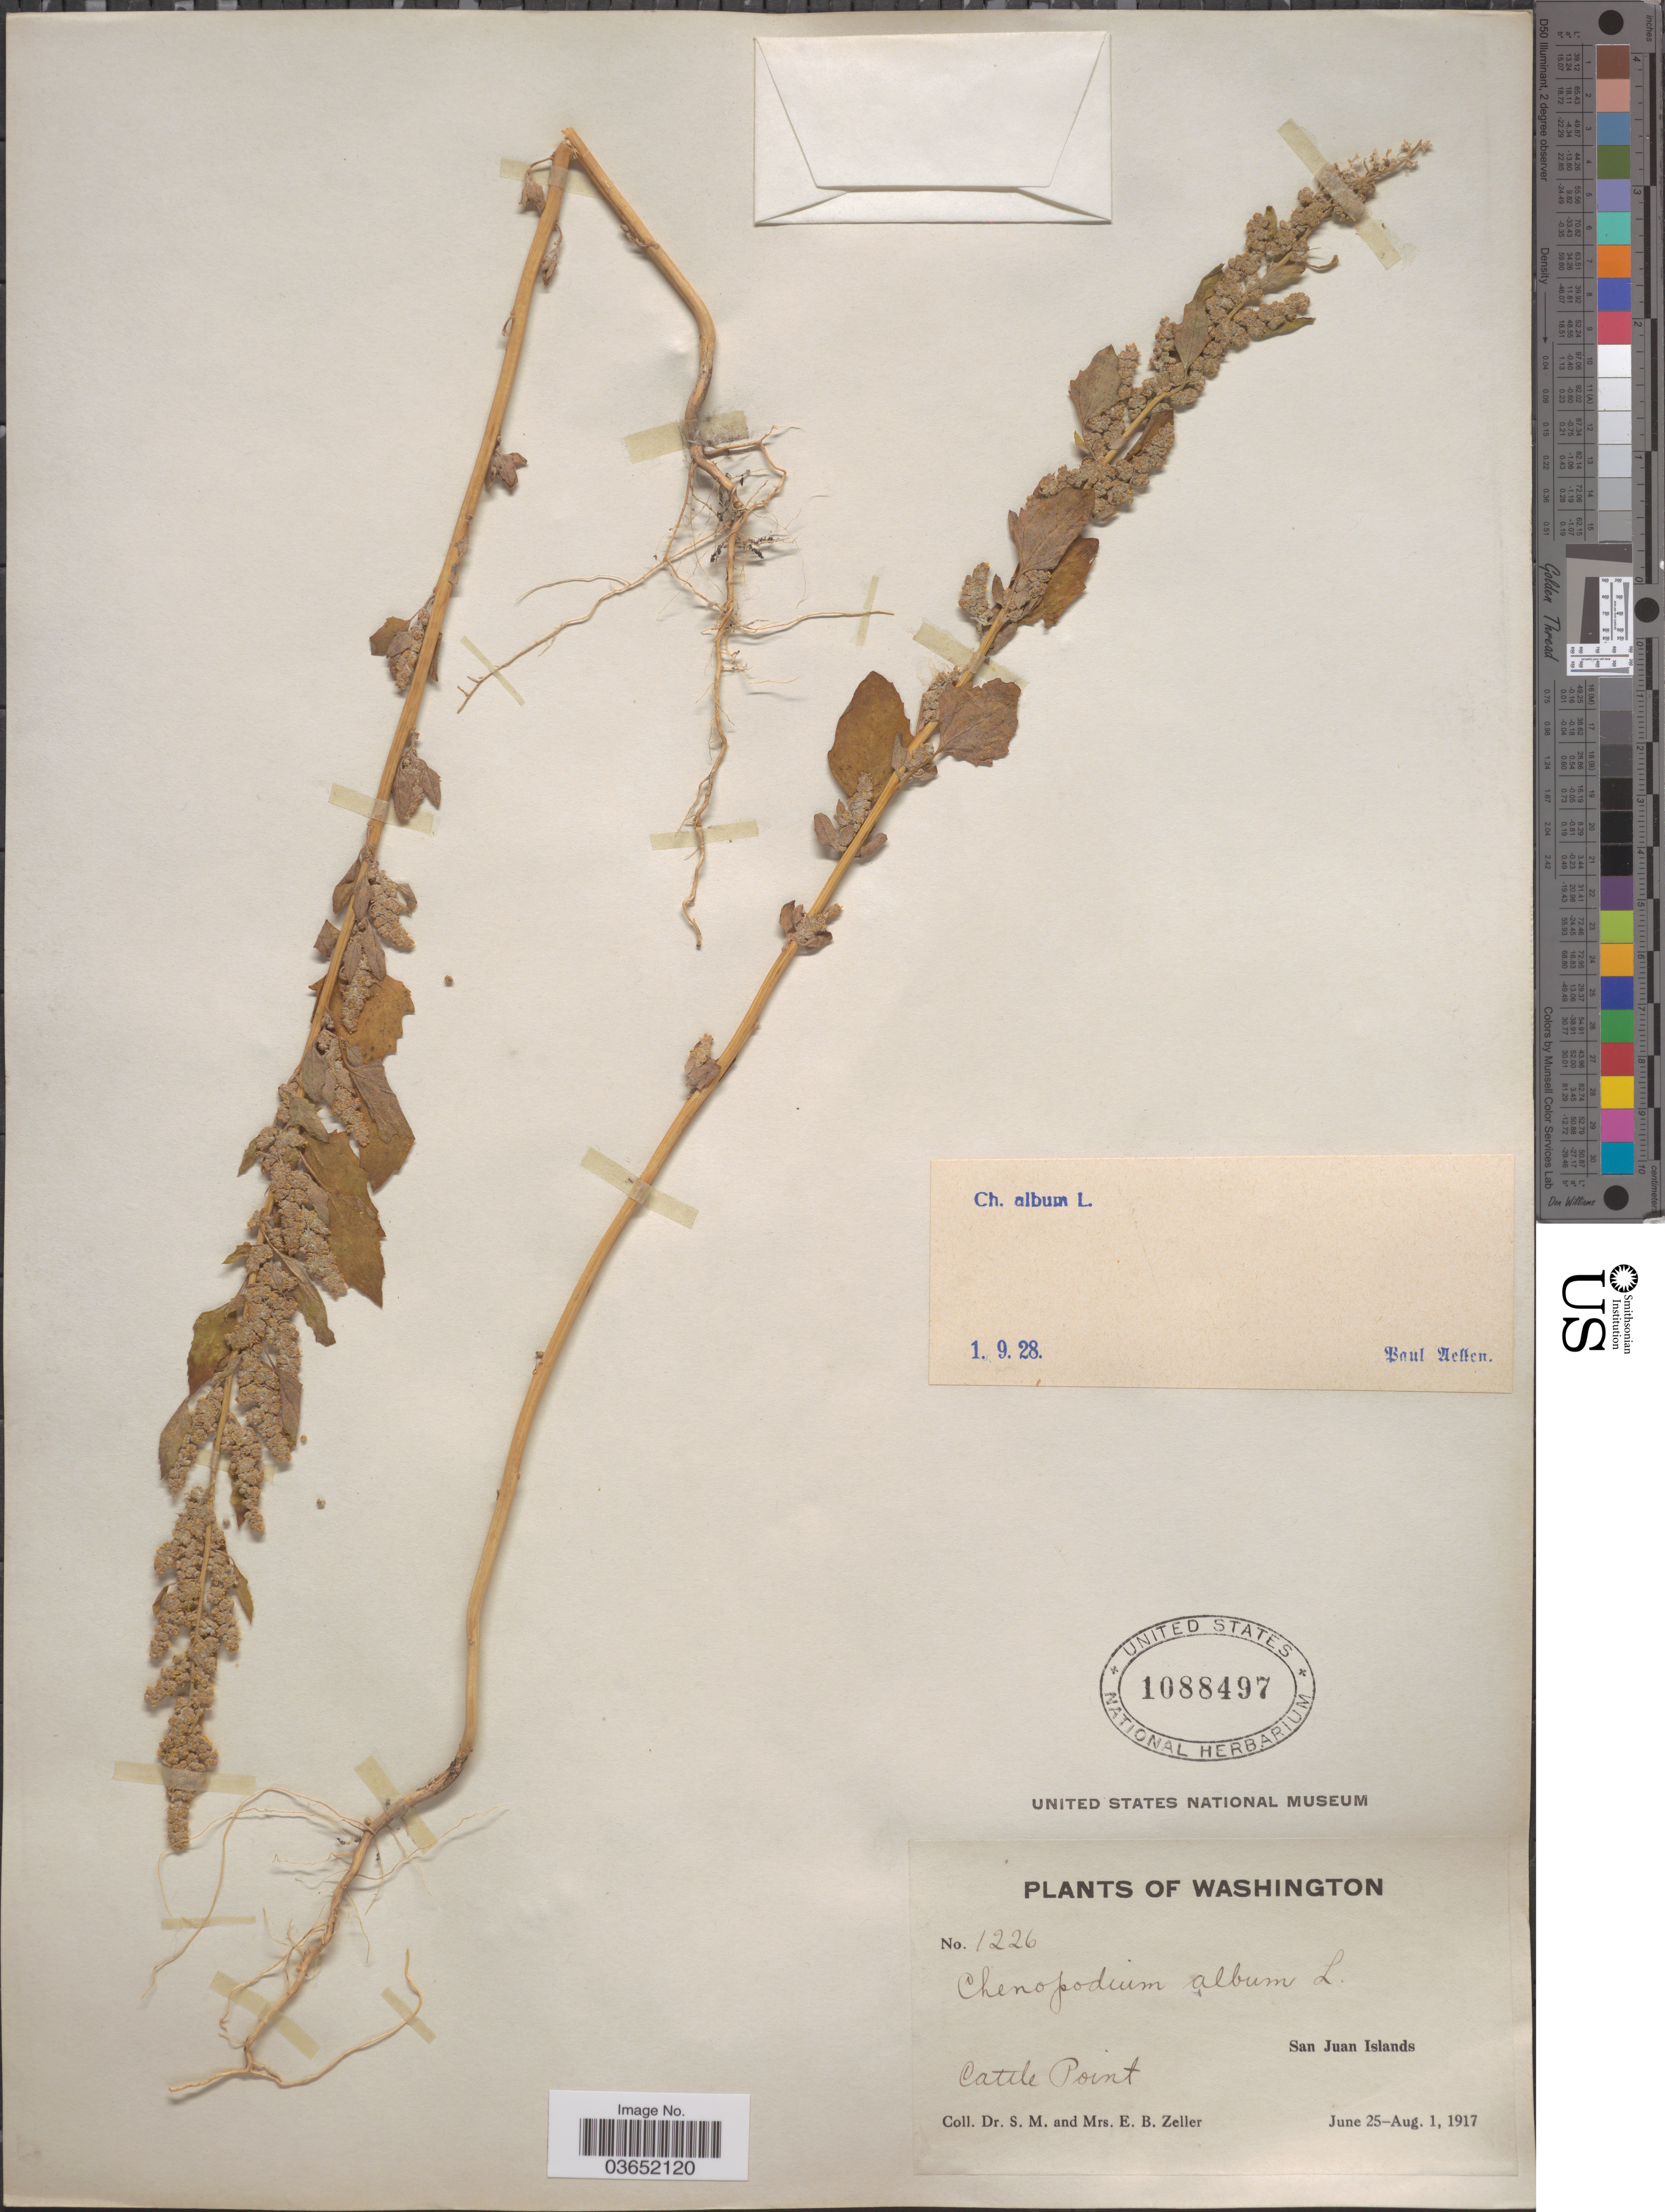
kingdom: Plantae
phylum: Tracheophyta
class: Magnoliopsida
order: Caryophyllales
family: Amaranthaceae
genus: Chenopodium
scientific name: Chenopodium album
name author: L.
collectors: S. Zeller & E. Zeller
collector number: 1226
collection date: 1917-06-25/1917-08-01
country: United States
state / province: Washington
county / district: San Juan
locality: San Juan Islands. Cattle Point.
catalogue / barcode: US 1088497